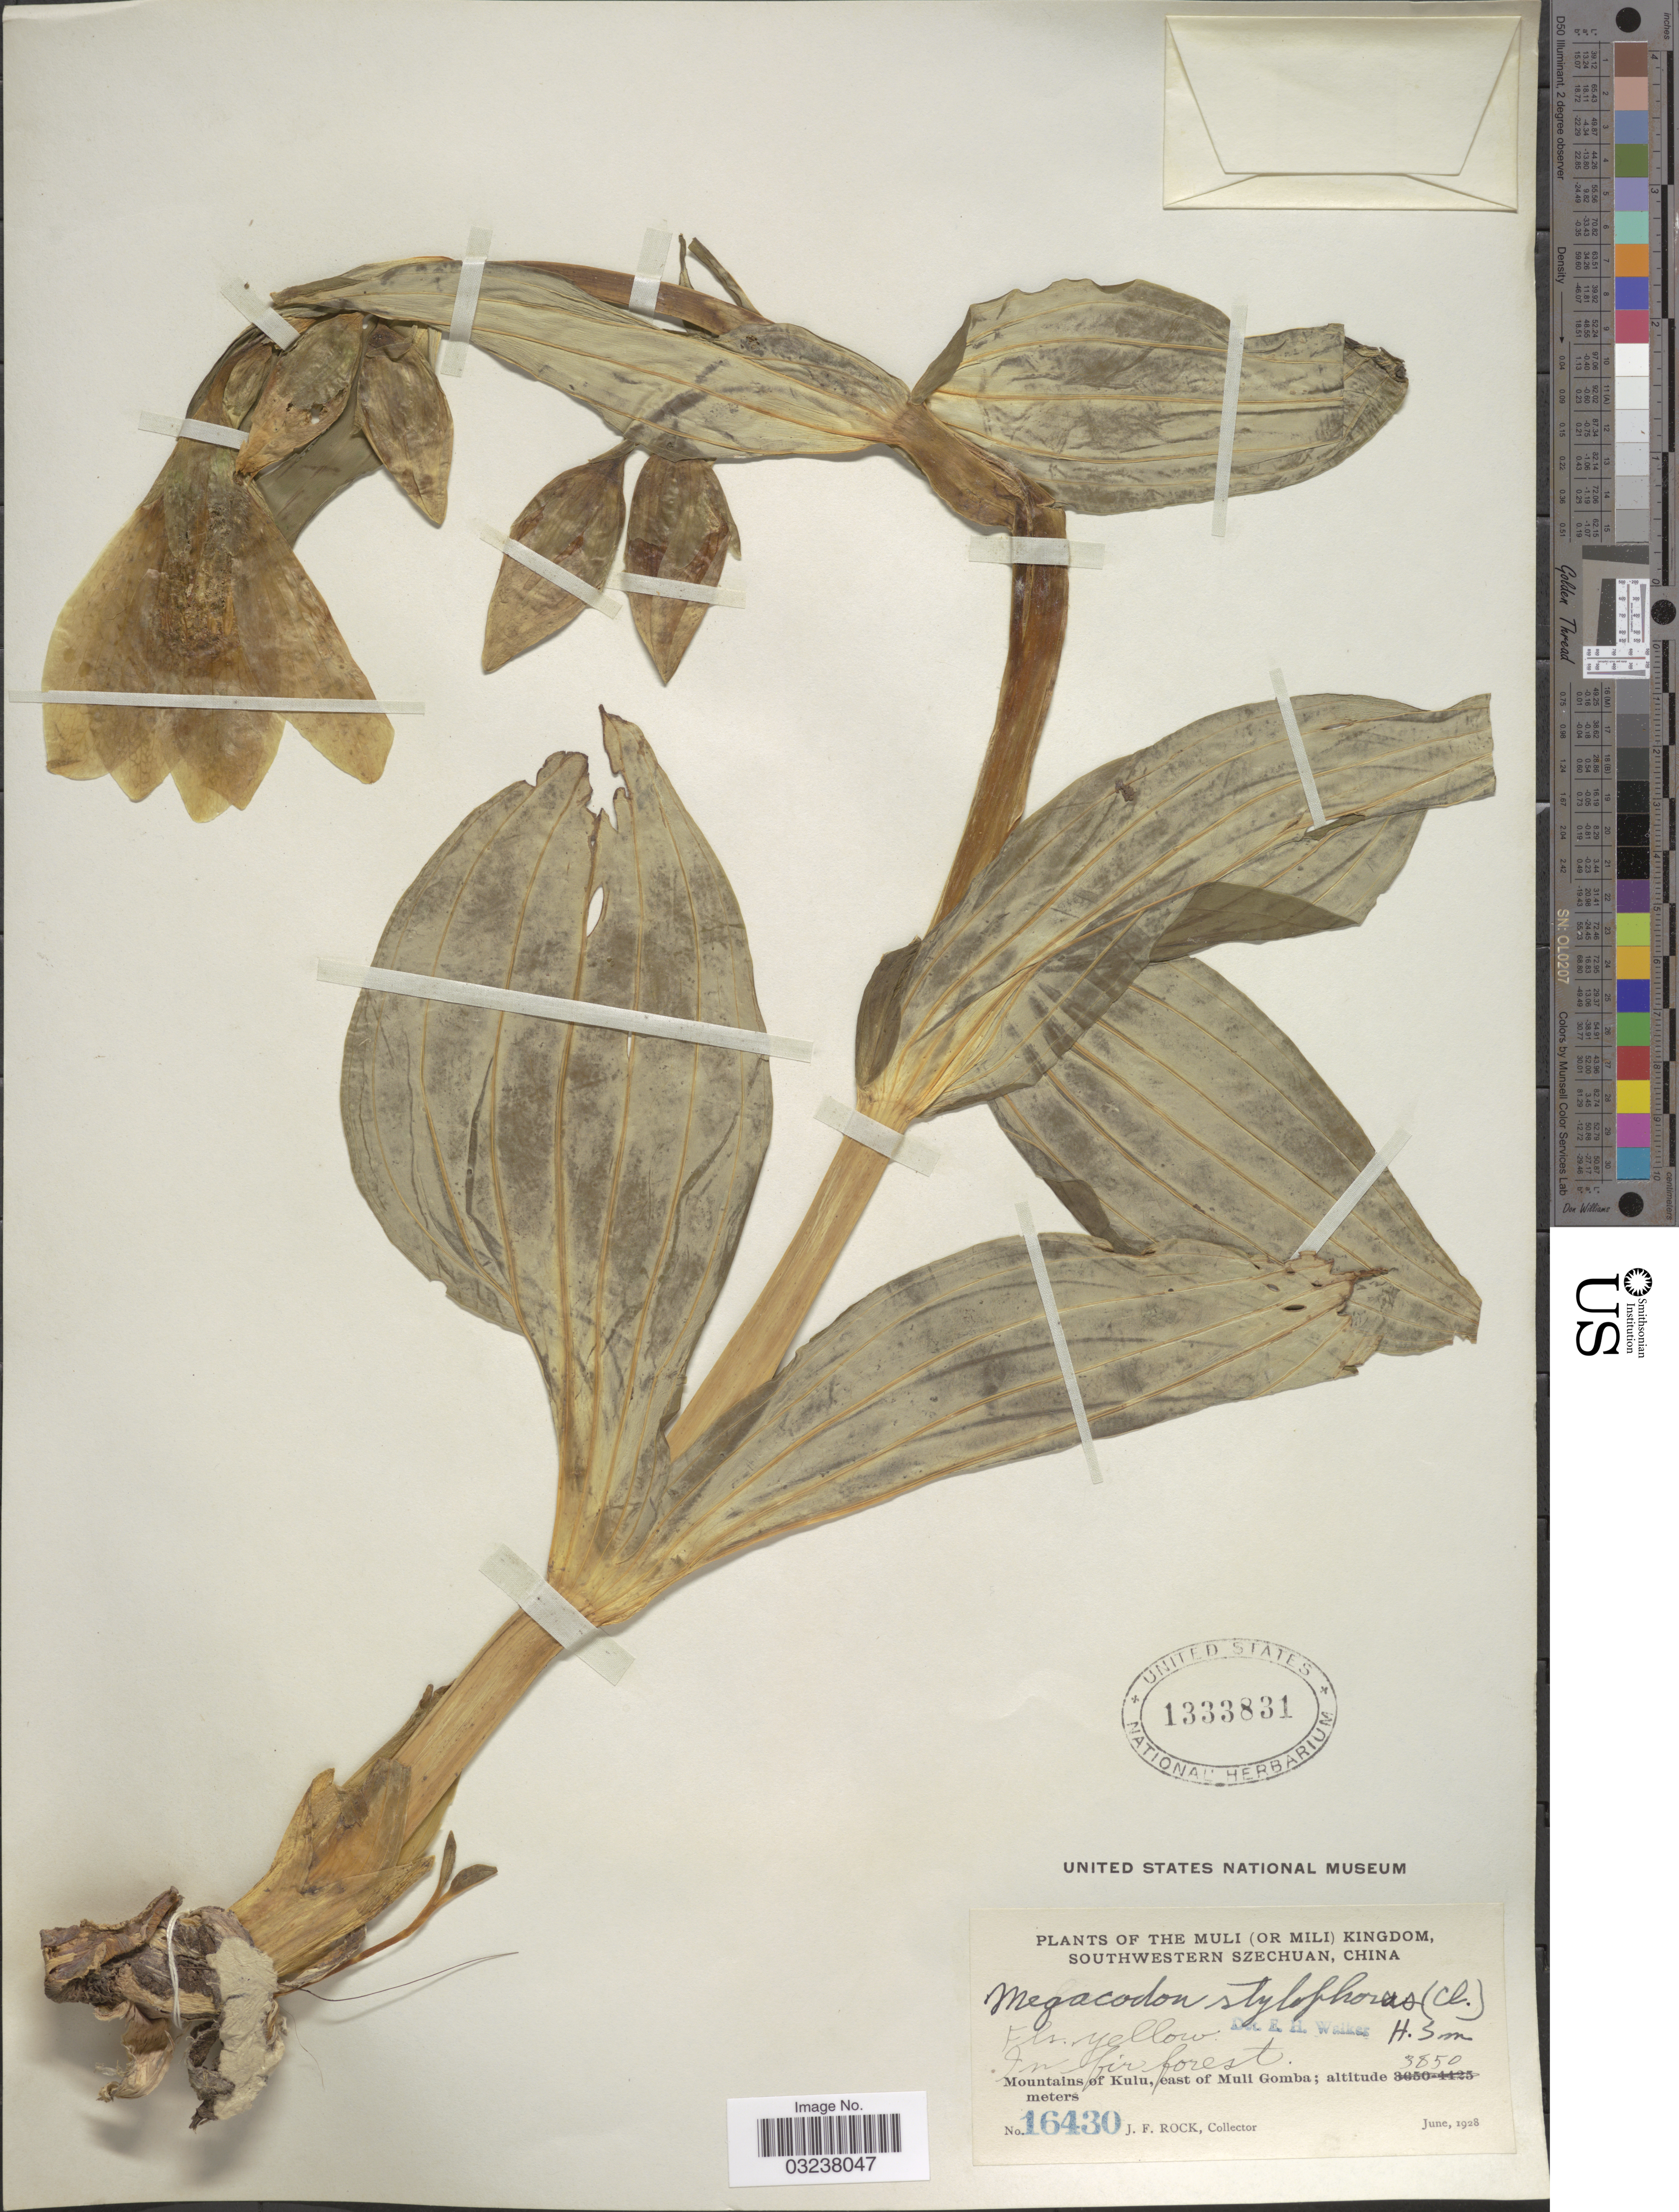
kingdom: Plantae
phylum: Tracheophyta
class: Magnoliopsida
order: Gentianales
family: Gentianaceae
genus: Megacodon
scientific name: Megacodon stylophorus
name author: (C.B. Clarke) Harry Sm.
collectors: J. Rock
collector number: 16430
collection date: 1928-06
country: China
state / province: Sichuan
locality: The Muli (or Mili) Kingdom, Southwestern Szechuan. Mountains of Kulu, east of Muli Gomba.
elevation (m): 3850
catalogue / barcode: US 1333831